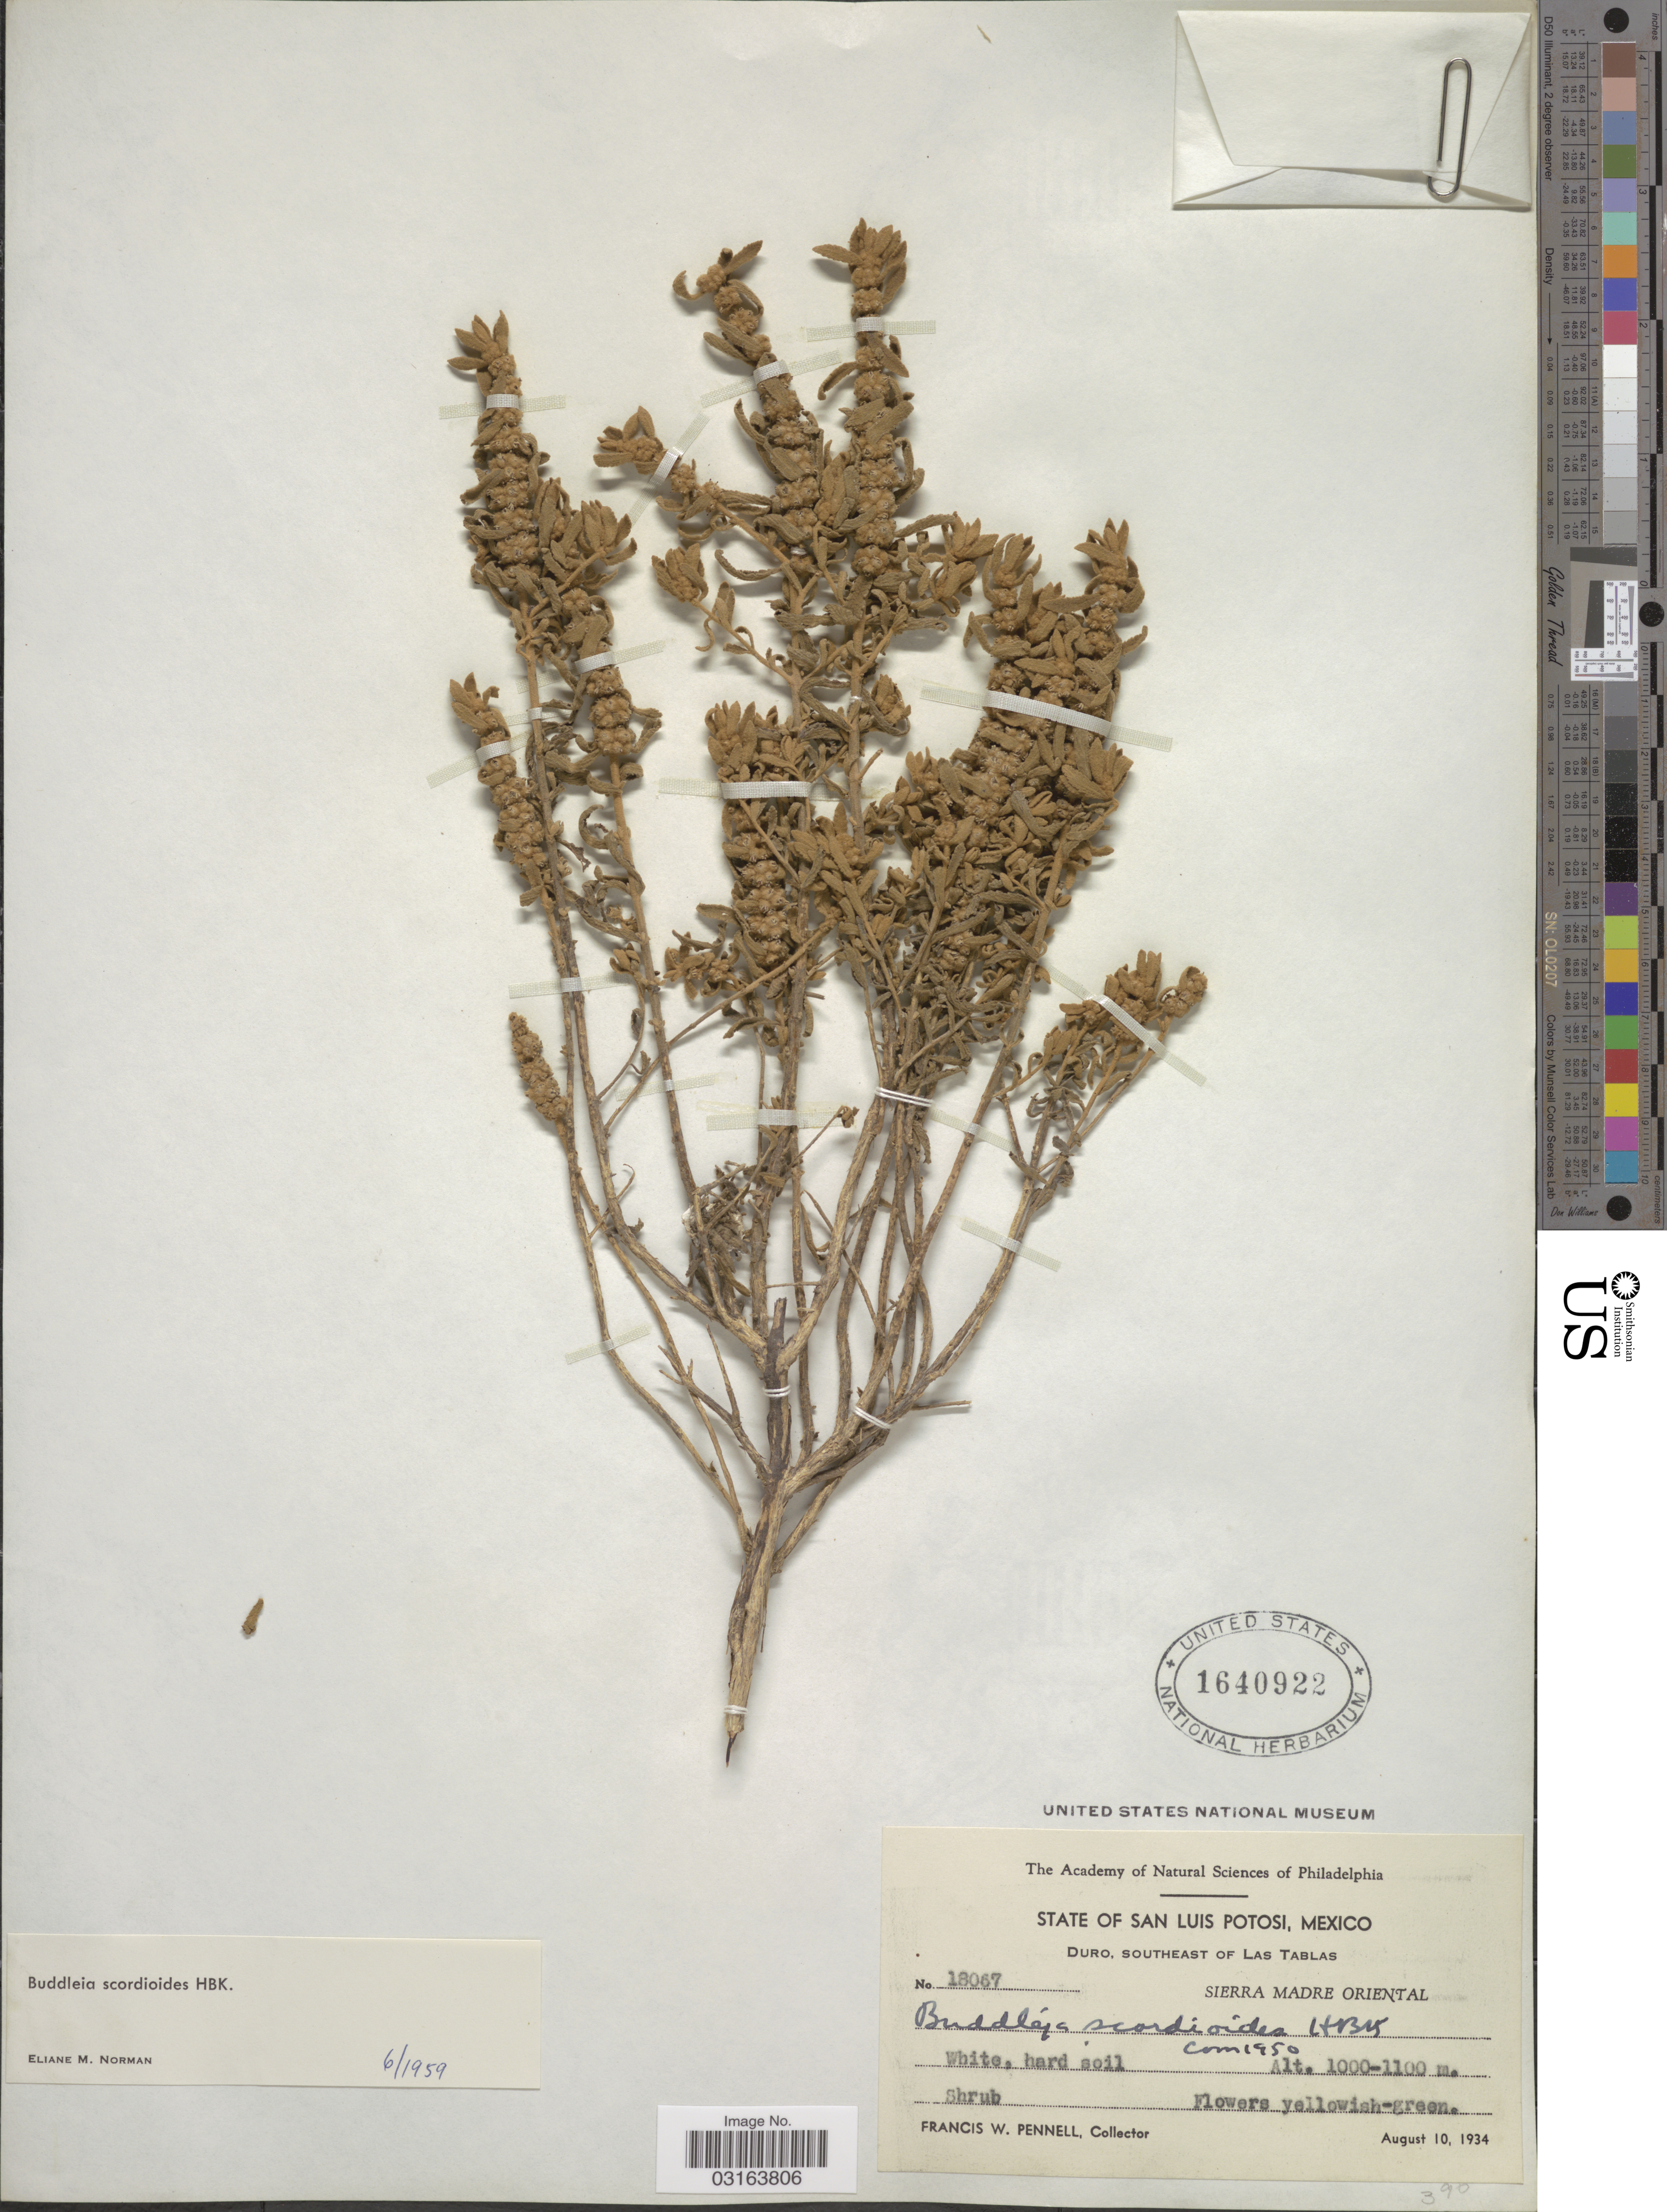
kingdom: Plantae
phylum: Tracheophyta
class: Magnoliopsida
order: Lamiales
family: Scrophulariaceae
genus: Buddleja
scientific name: Buddleja scordioides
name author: Kunth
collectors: F. W. Pennell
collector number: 18067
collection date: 1934-08-10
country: Mexico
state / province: San Luis Potosí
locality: Duro, Southeast of Las Tablas. Sierra madre Oriental.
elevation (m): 1000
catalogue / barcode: US 1640922